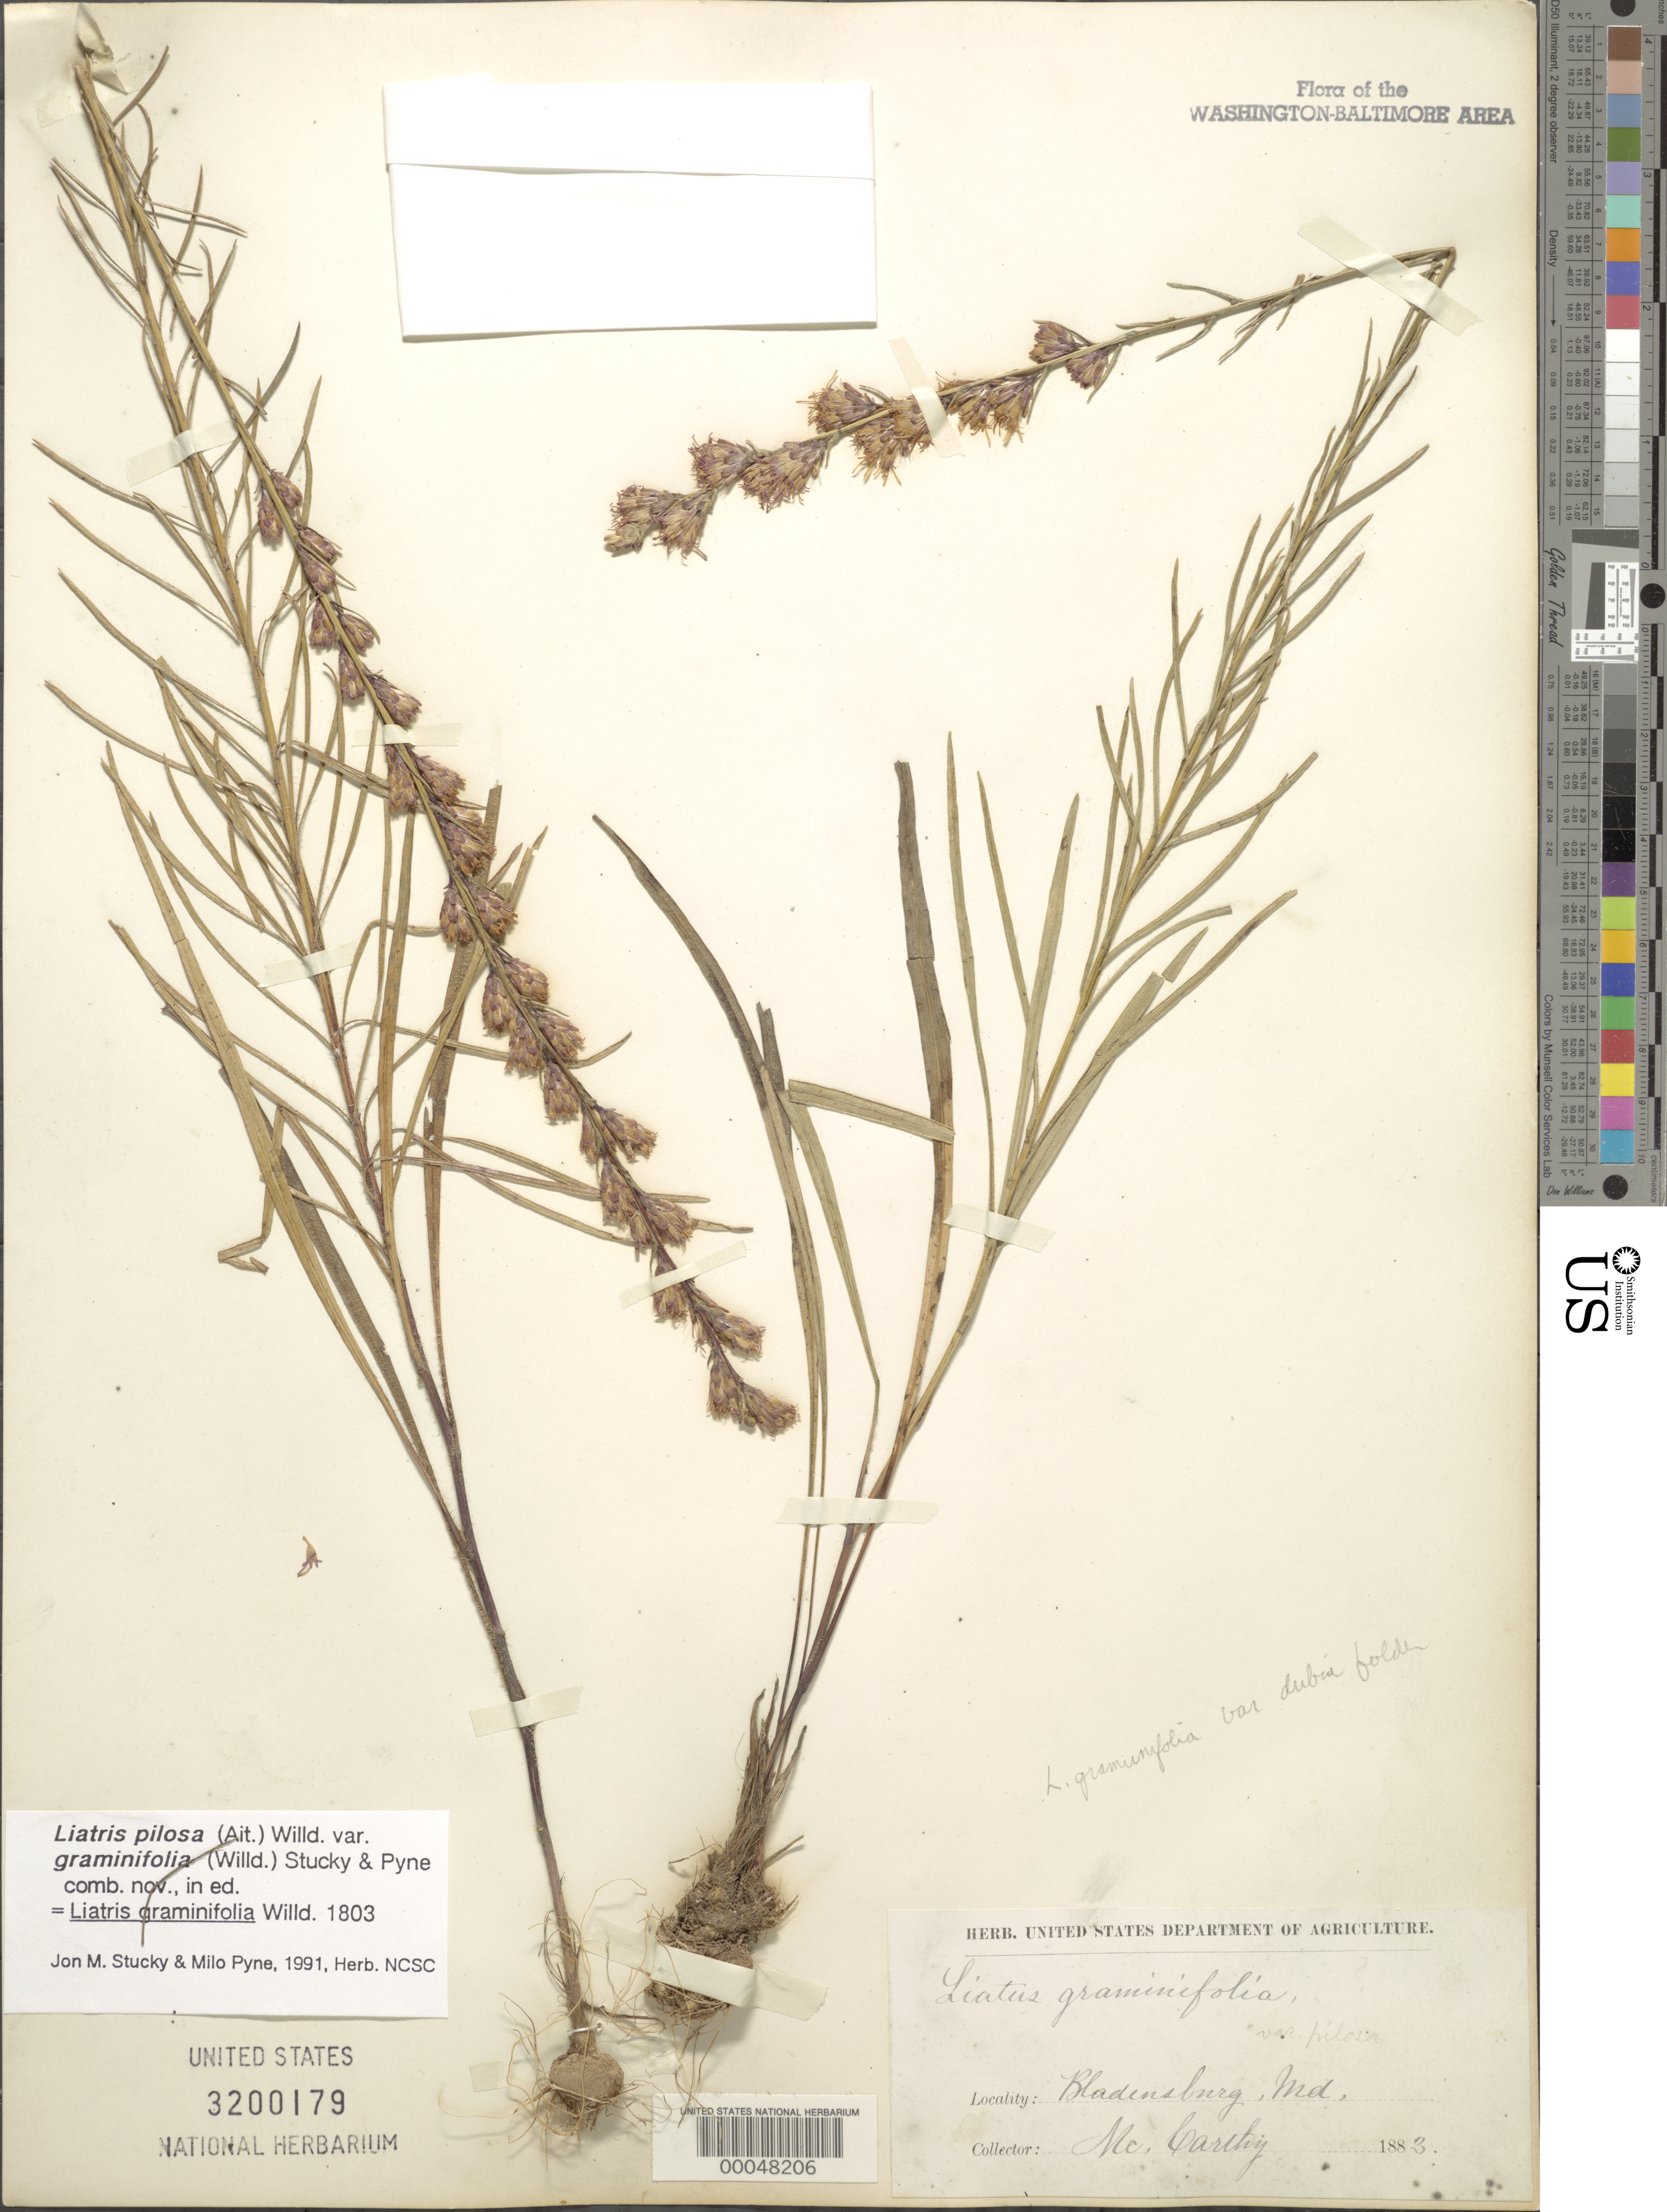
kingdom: Plantae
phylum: Tracheophyta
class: Magnoliopsida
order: Asterales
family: Asteraceae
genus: Liatris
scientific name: Liatris pilosa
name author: (Aiton) Willd.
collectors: G. McCarthy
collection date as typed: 1883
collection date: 1883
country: United States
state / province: Maryland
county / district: Prince George's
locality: Bladensburg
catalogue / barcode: US 3200179